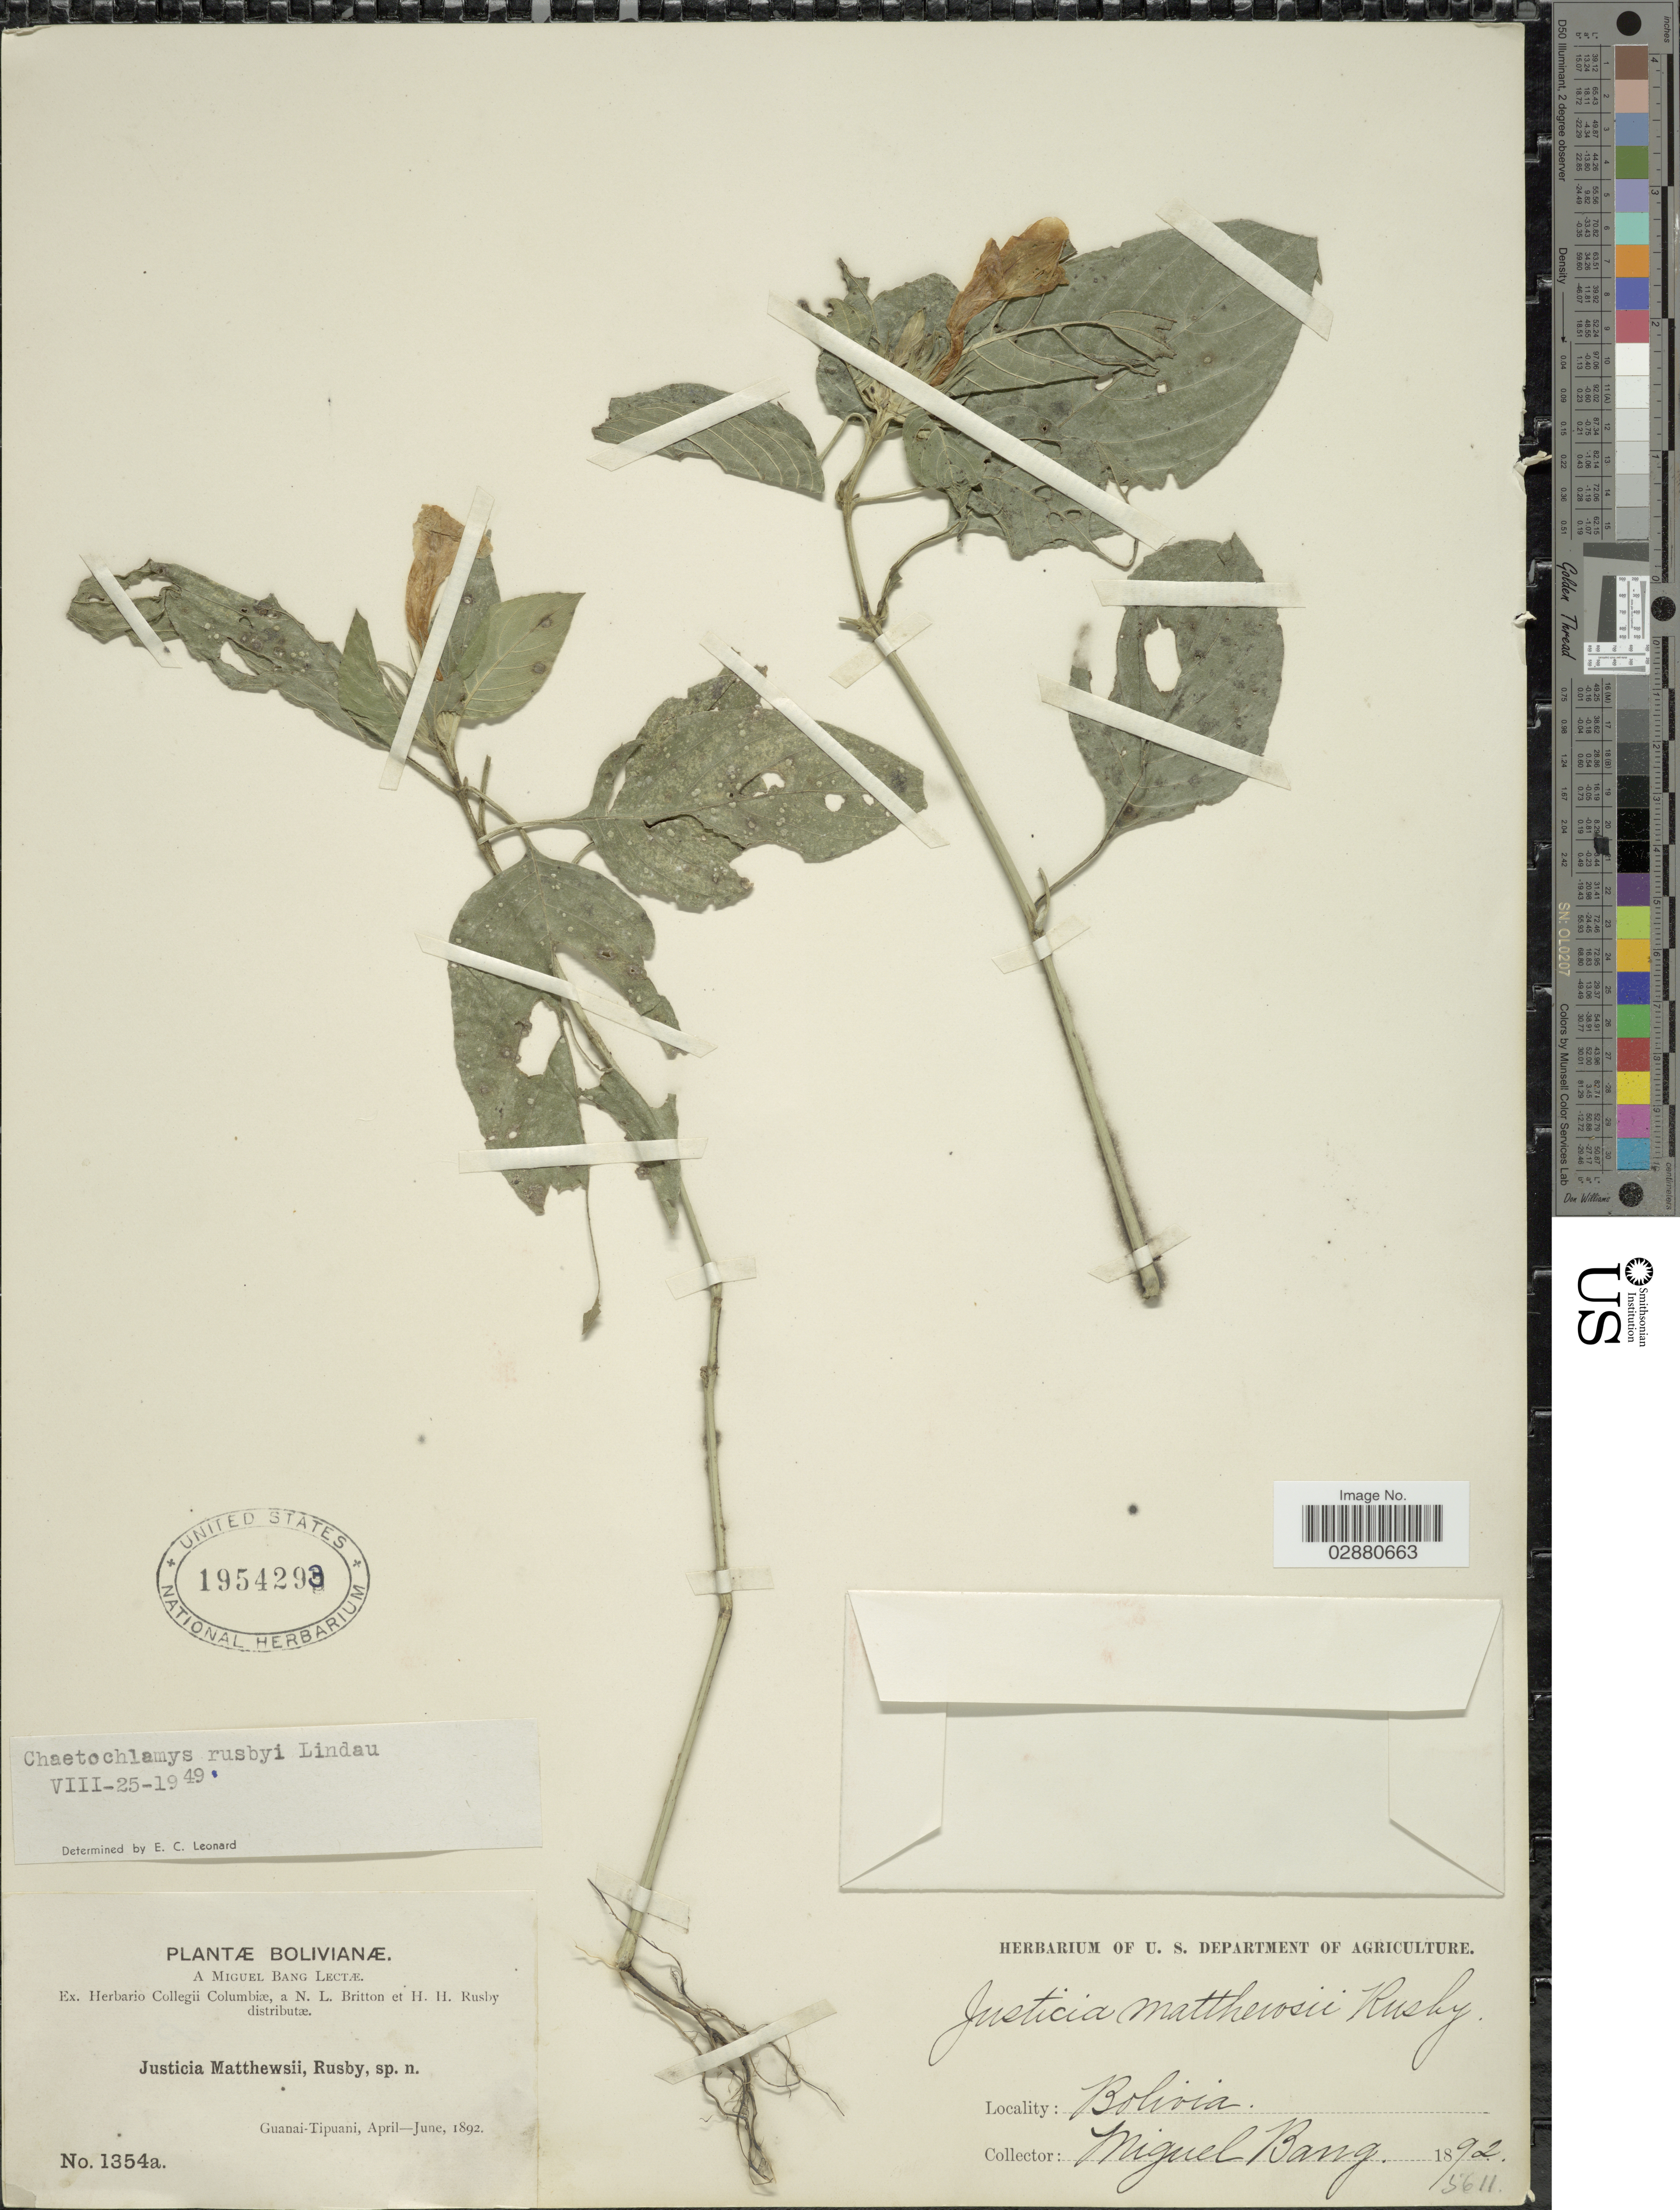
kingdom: Plantae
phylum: Tracheophyta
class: Magnoliopsida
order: Lamiales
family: Acanthaceae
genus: Justicia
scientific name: Justicia rusbyi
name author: (Lindau) V.A.W. Graham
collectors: M. Bang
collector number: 1354a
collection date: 1892-04/1892-06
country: Bolivia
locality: Guanai-Tipuani.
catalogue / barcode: US 1954293